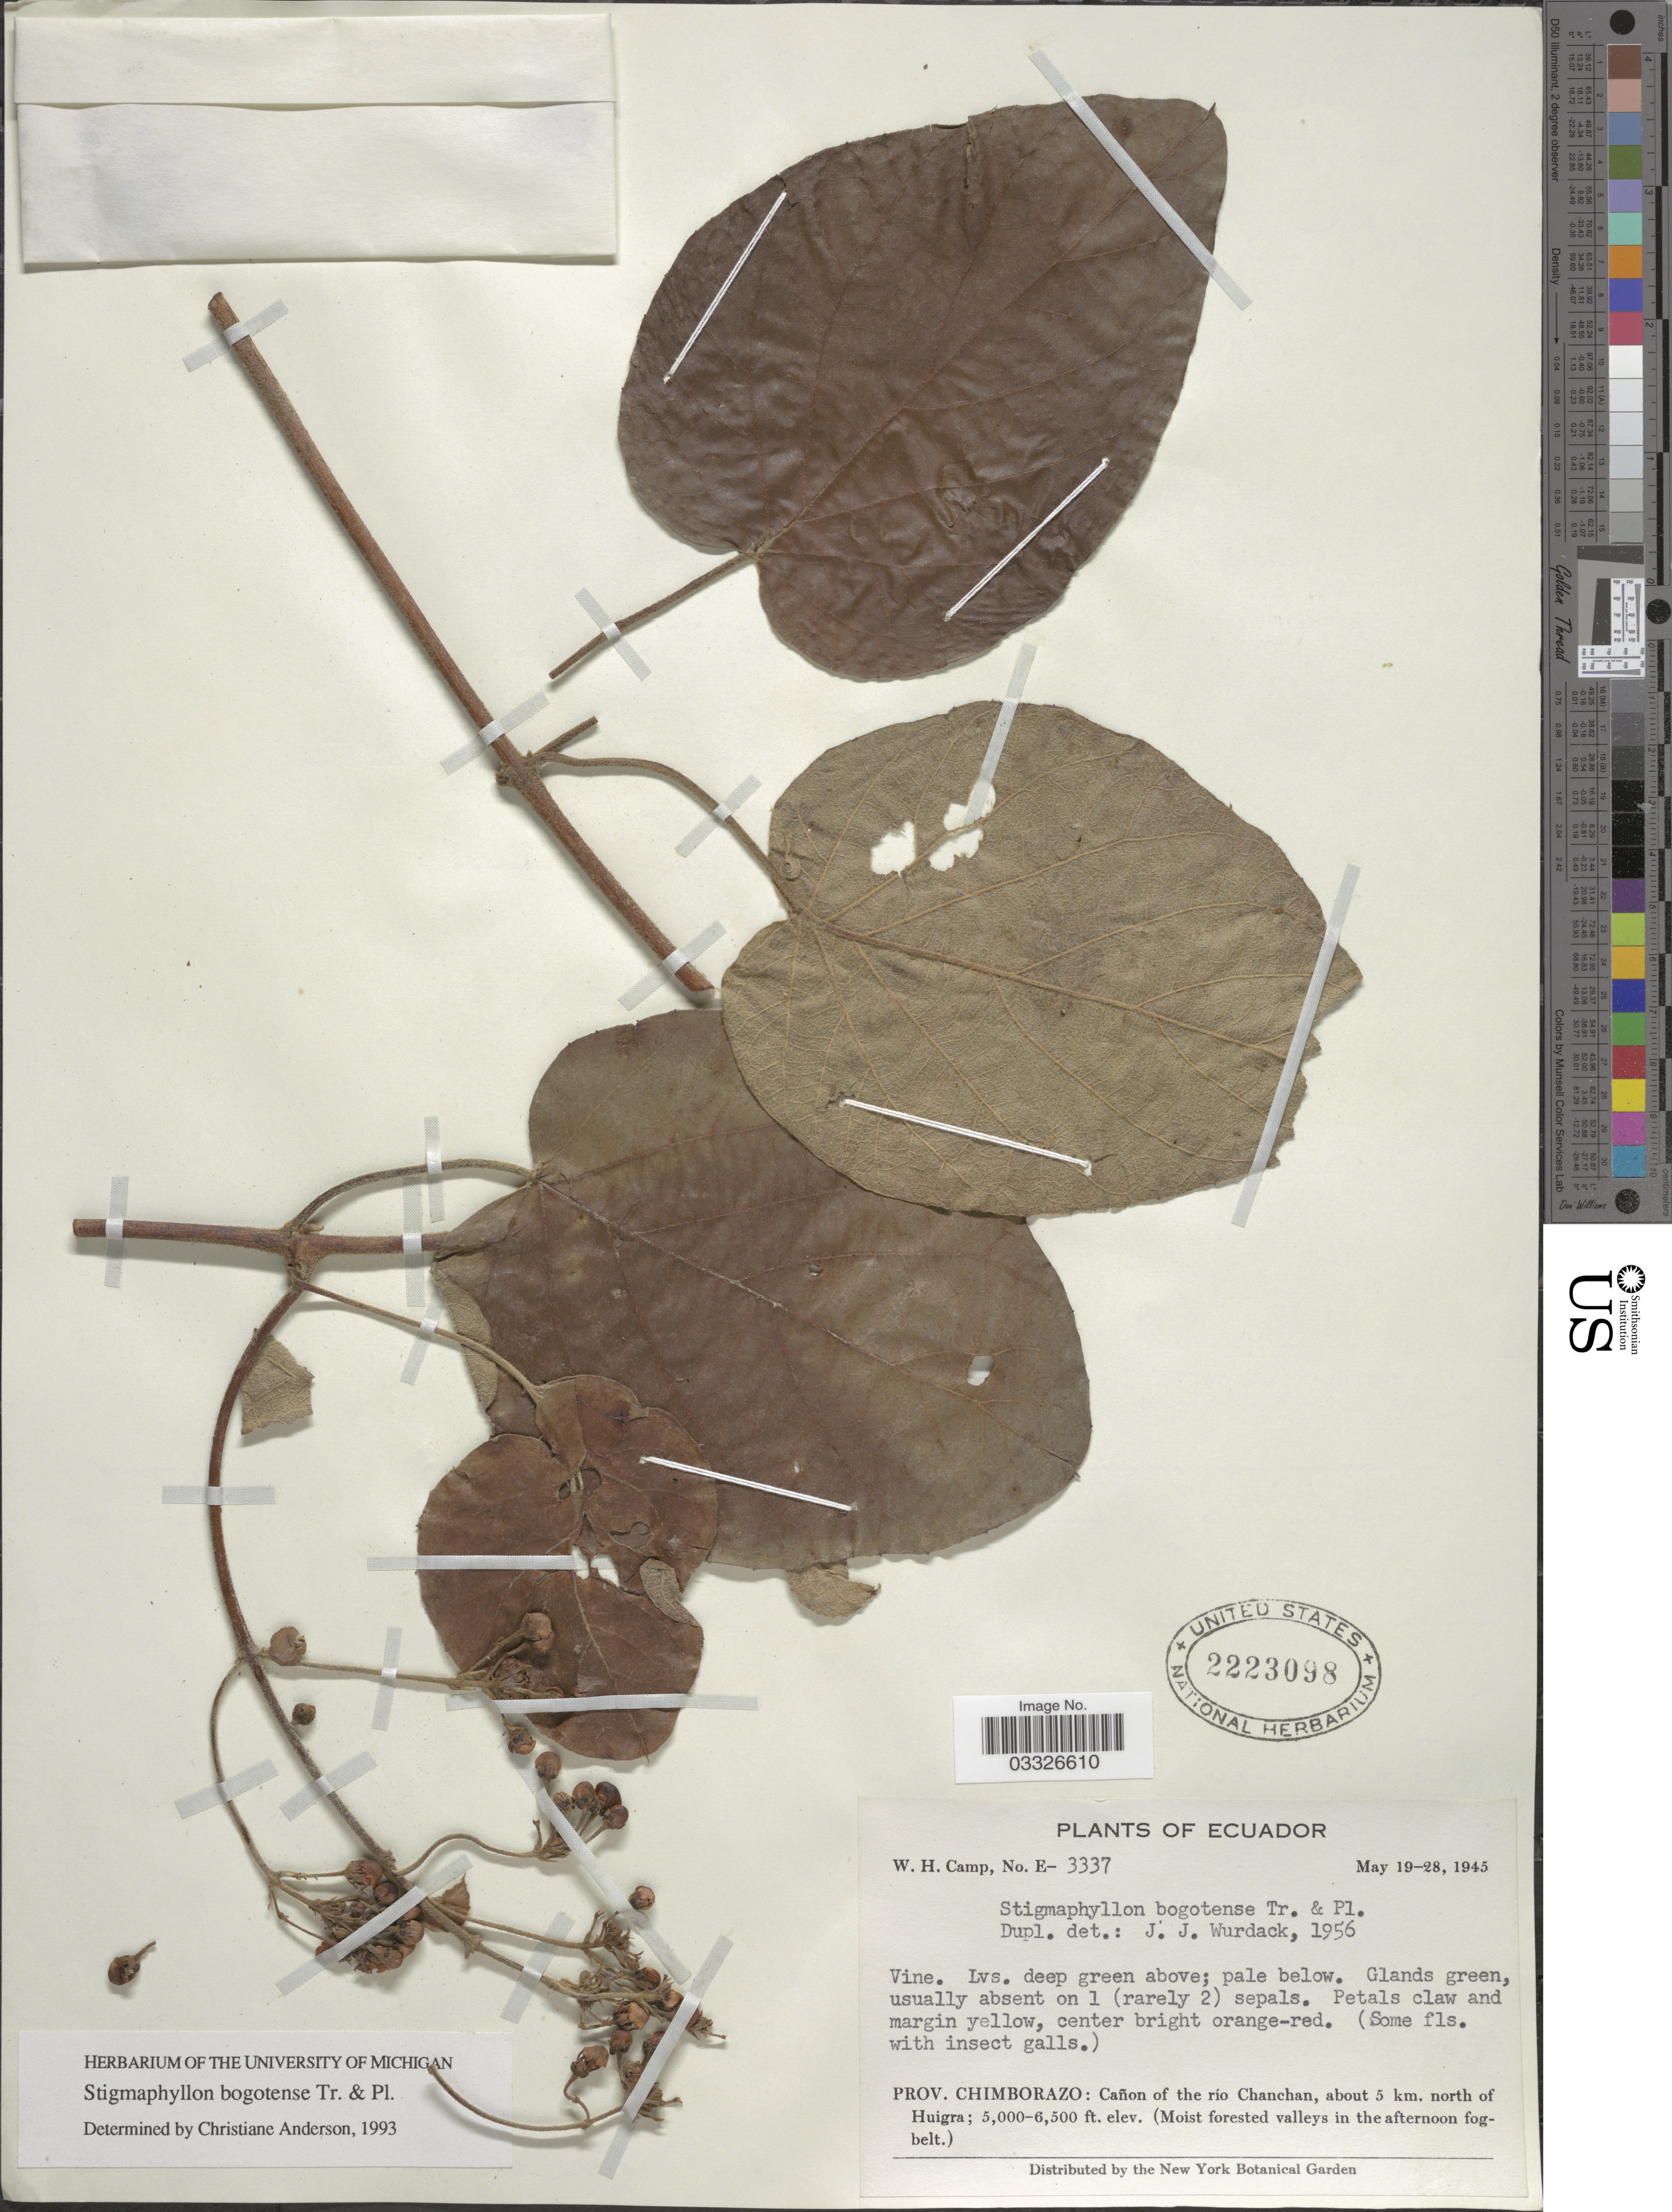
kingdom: Plantae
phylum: Tracheophyta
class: Magnoliopsida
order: Malpighiales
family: Malpighiaceae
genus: Stigmaphyllon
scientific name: Stigmaphyllon bogotense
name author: Triana & Planch.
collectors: W. H. Camp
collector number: E-3337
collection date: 1945-05-19/1945-05-28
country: Ecuador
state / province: Chimborazo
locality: Cañon of the río Chanchan, about 5 km. north of Huigra.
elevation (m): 1524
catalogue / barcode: US 2223098